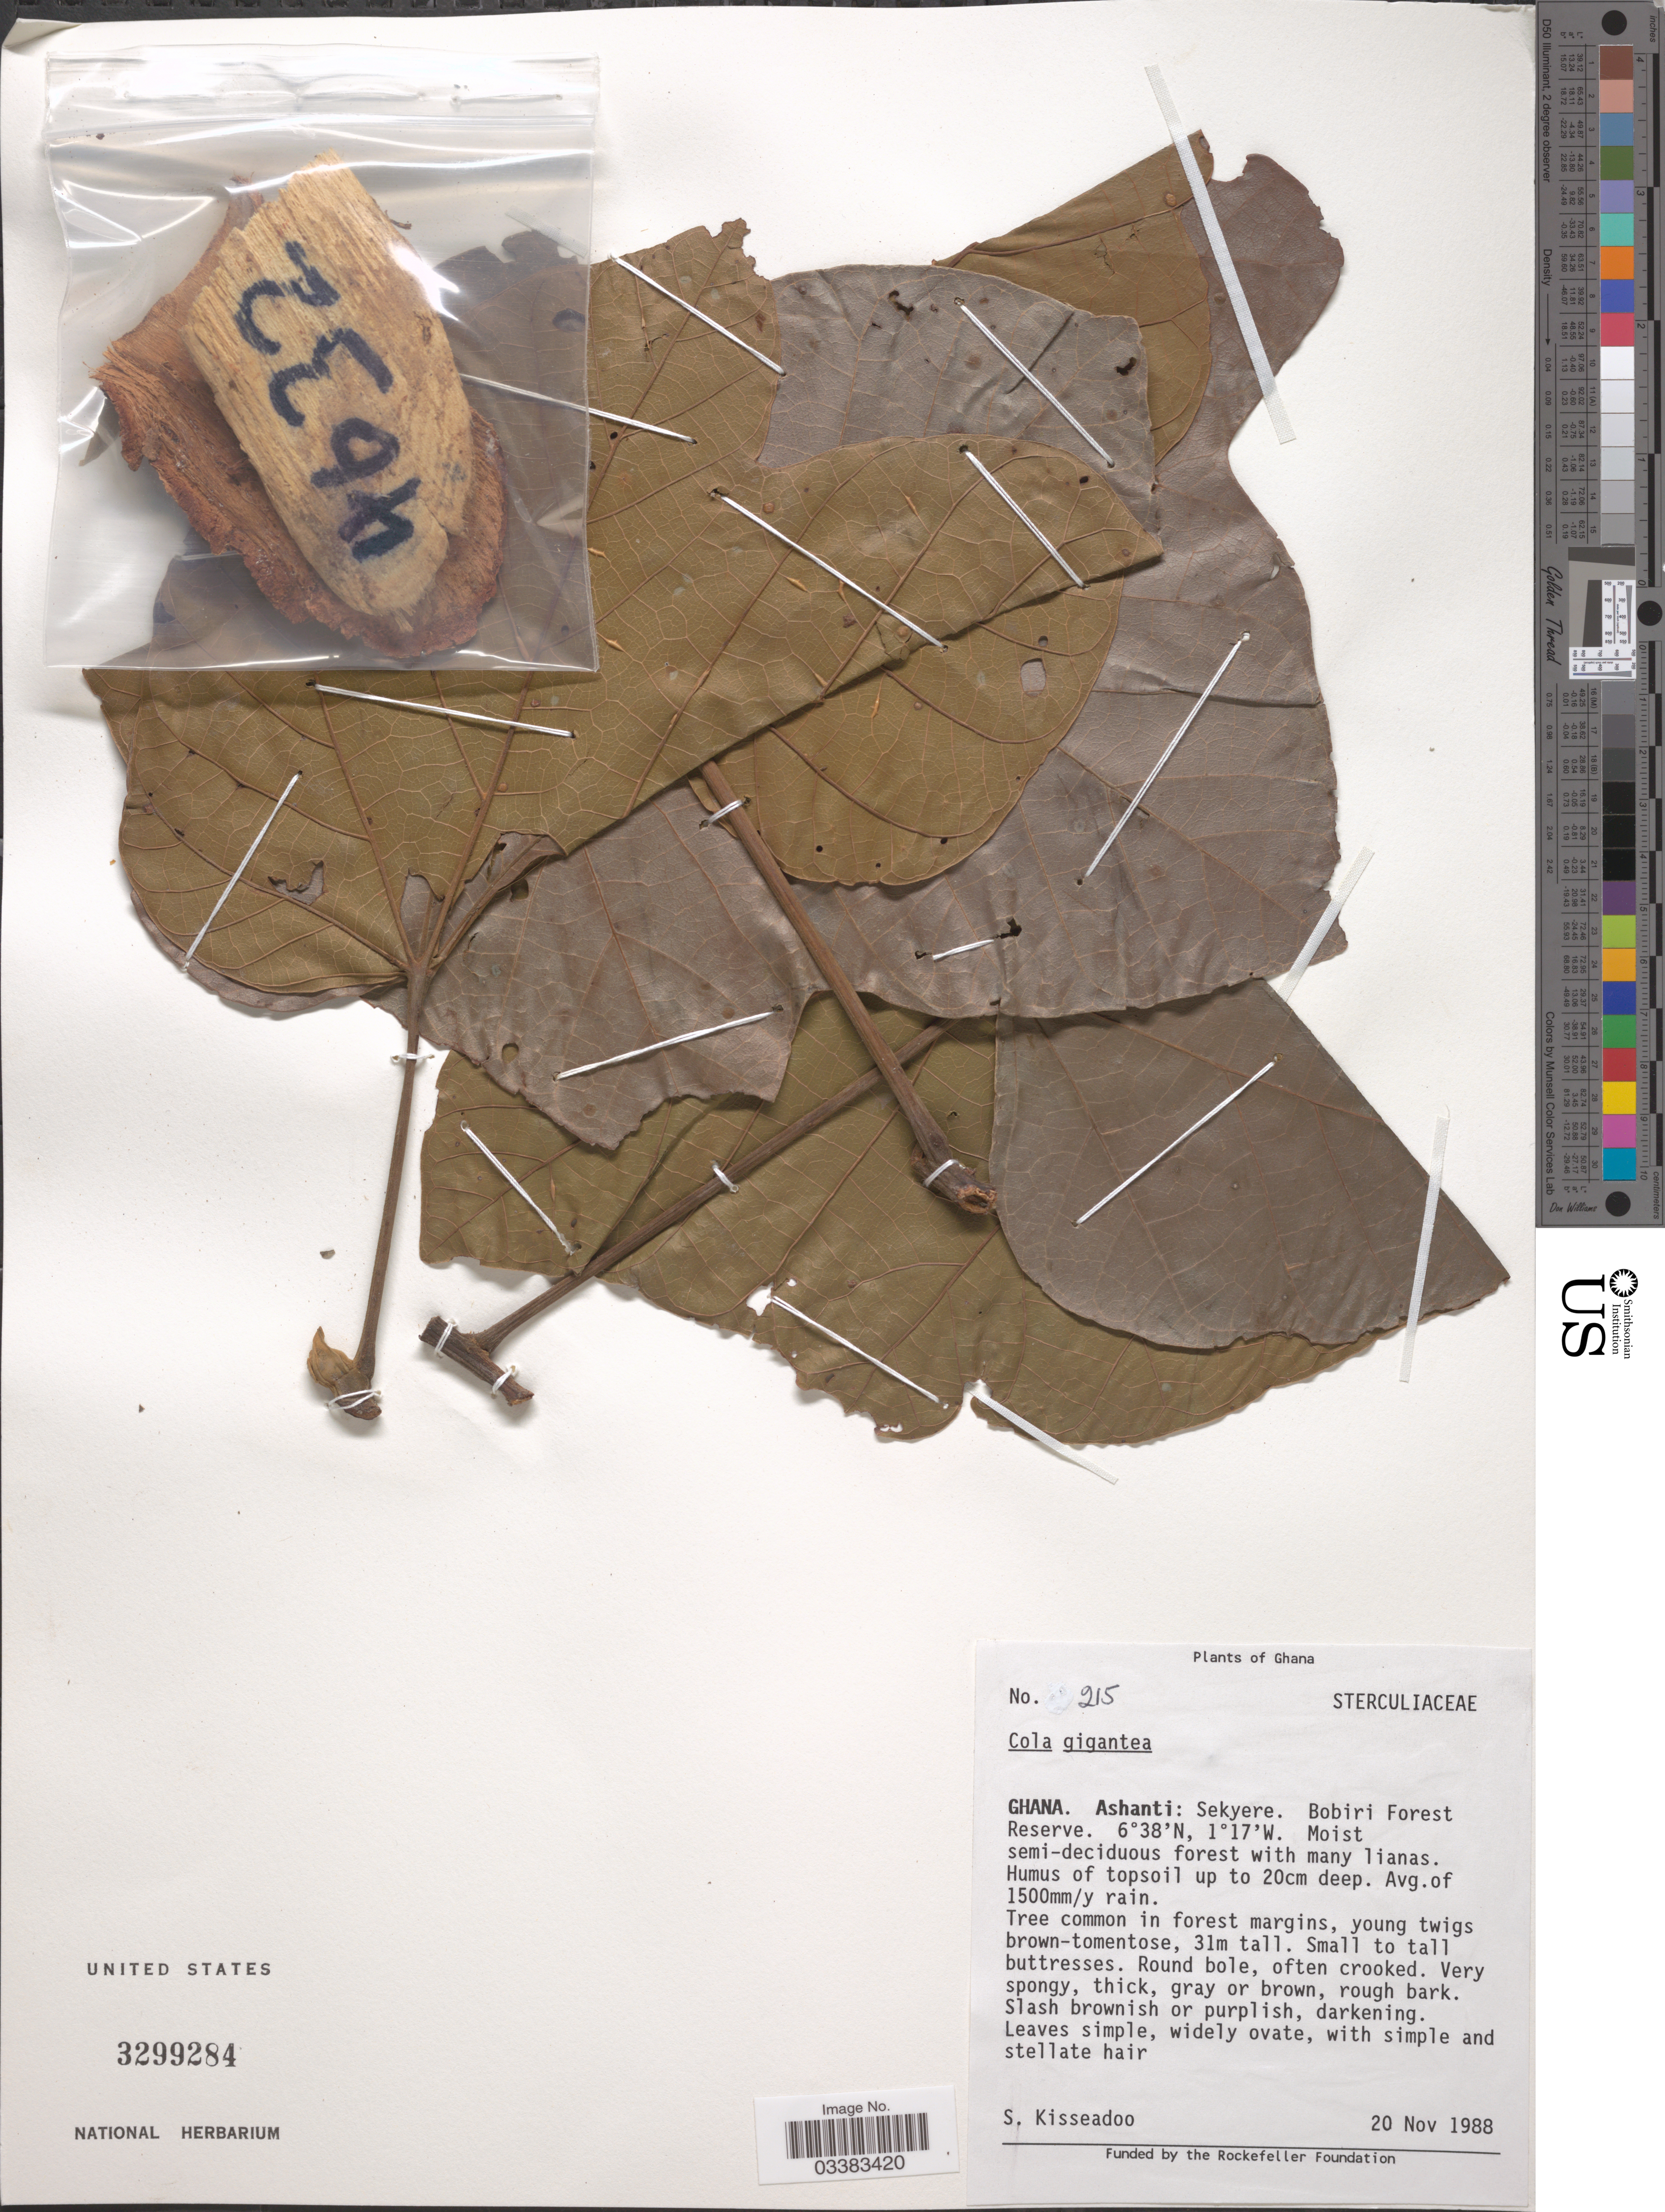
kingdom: Plantae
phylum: Tracheophyta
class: Magnoliopsida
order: Malvales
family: Malvaceae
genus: Cola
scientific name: Cola gigantea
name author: A. Chev.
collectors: S. Kisseadoo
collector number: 215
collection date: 1988-11-20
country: Ghana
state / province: Ashanti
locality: Sekyere. Bobiri Forest Reserve.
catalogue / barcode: US 3299284